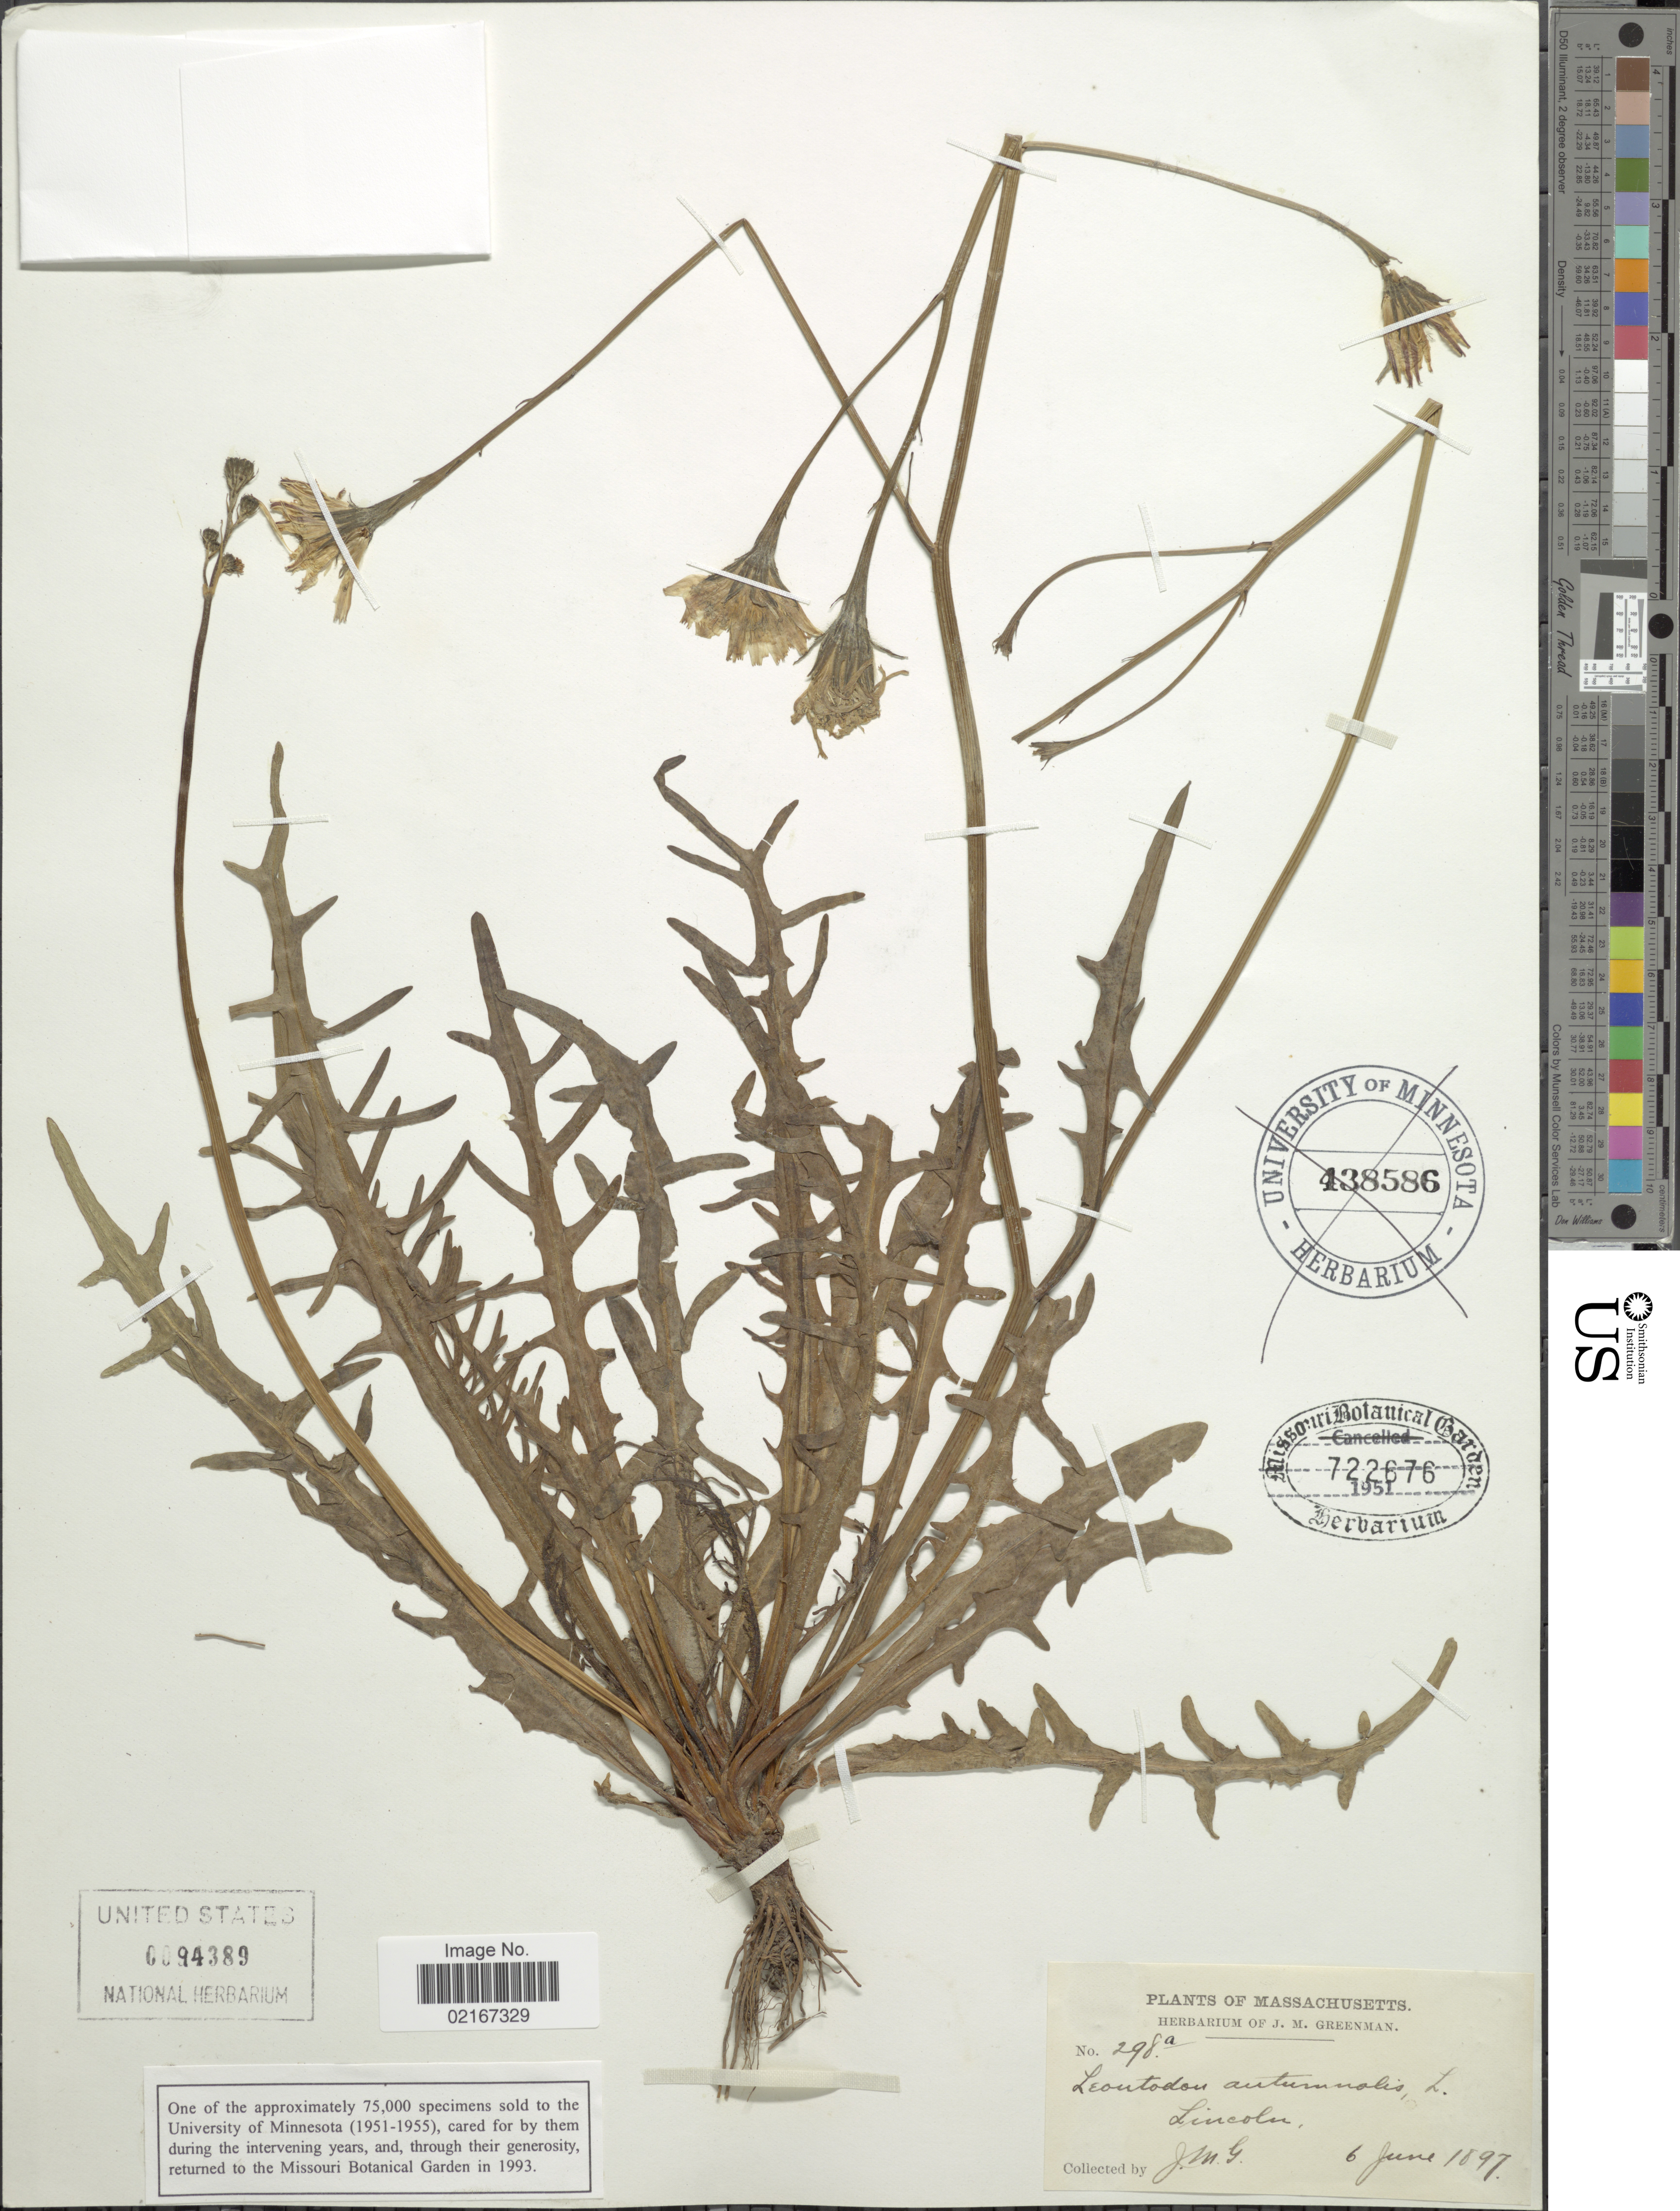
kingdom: Plantae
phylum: Tracheophyta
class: Magnoliopsida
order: Asterales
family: Asteraceae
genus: Scorzoneroides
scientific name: Scorzoneroides autumnalis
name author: (L.) Moench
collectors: J. M. Greenman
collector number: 298a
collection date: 1897-06-06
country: United States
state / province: Massachusetts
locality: Lincoln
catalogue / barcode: US 94389